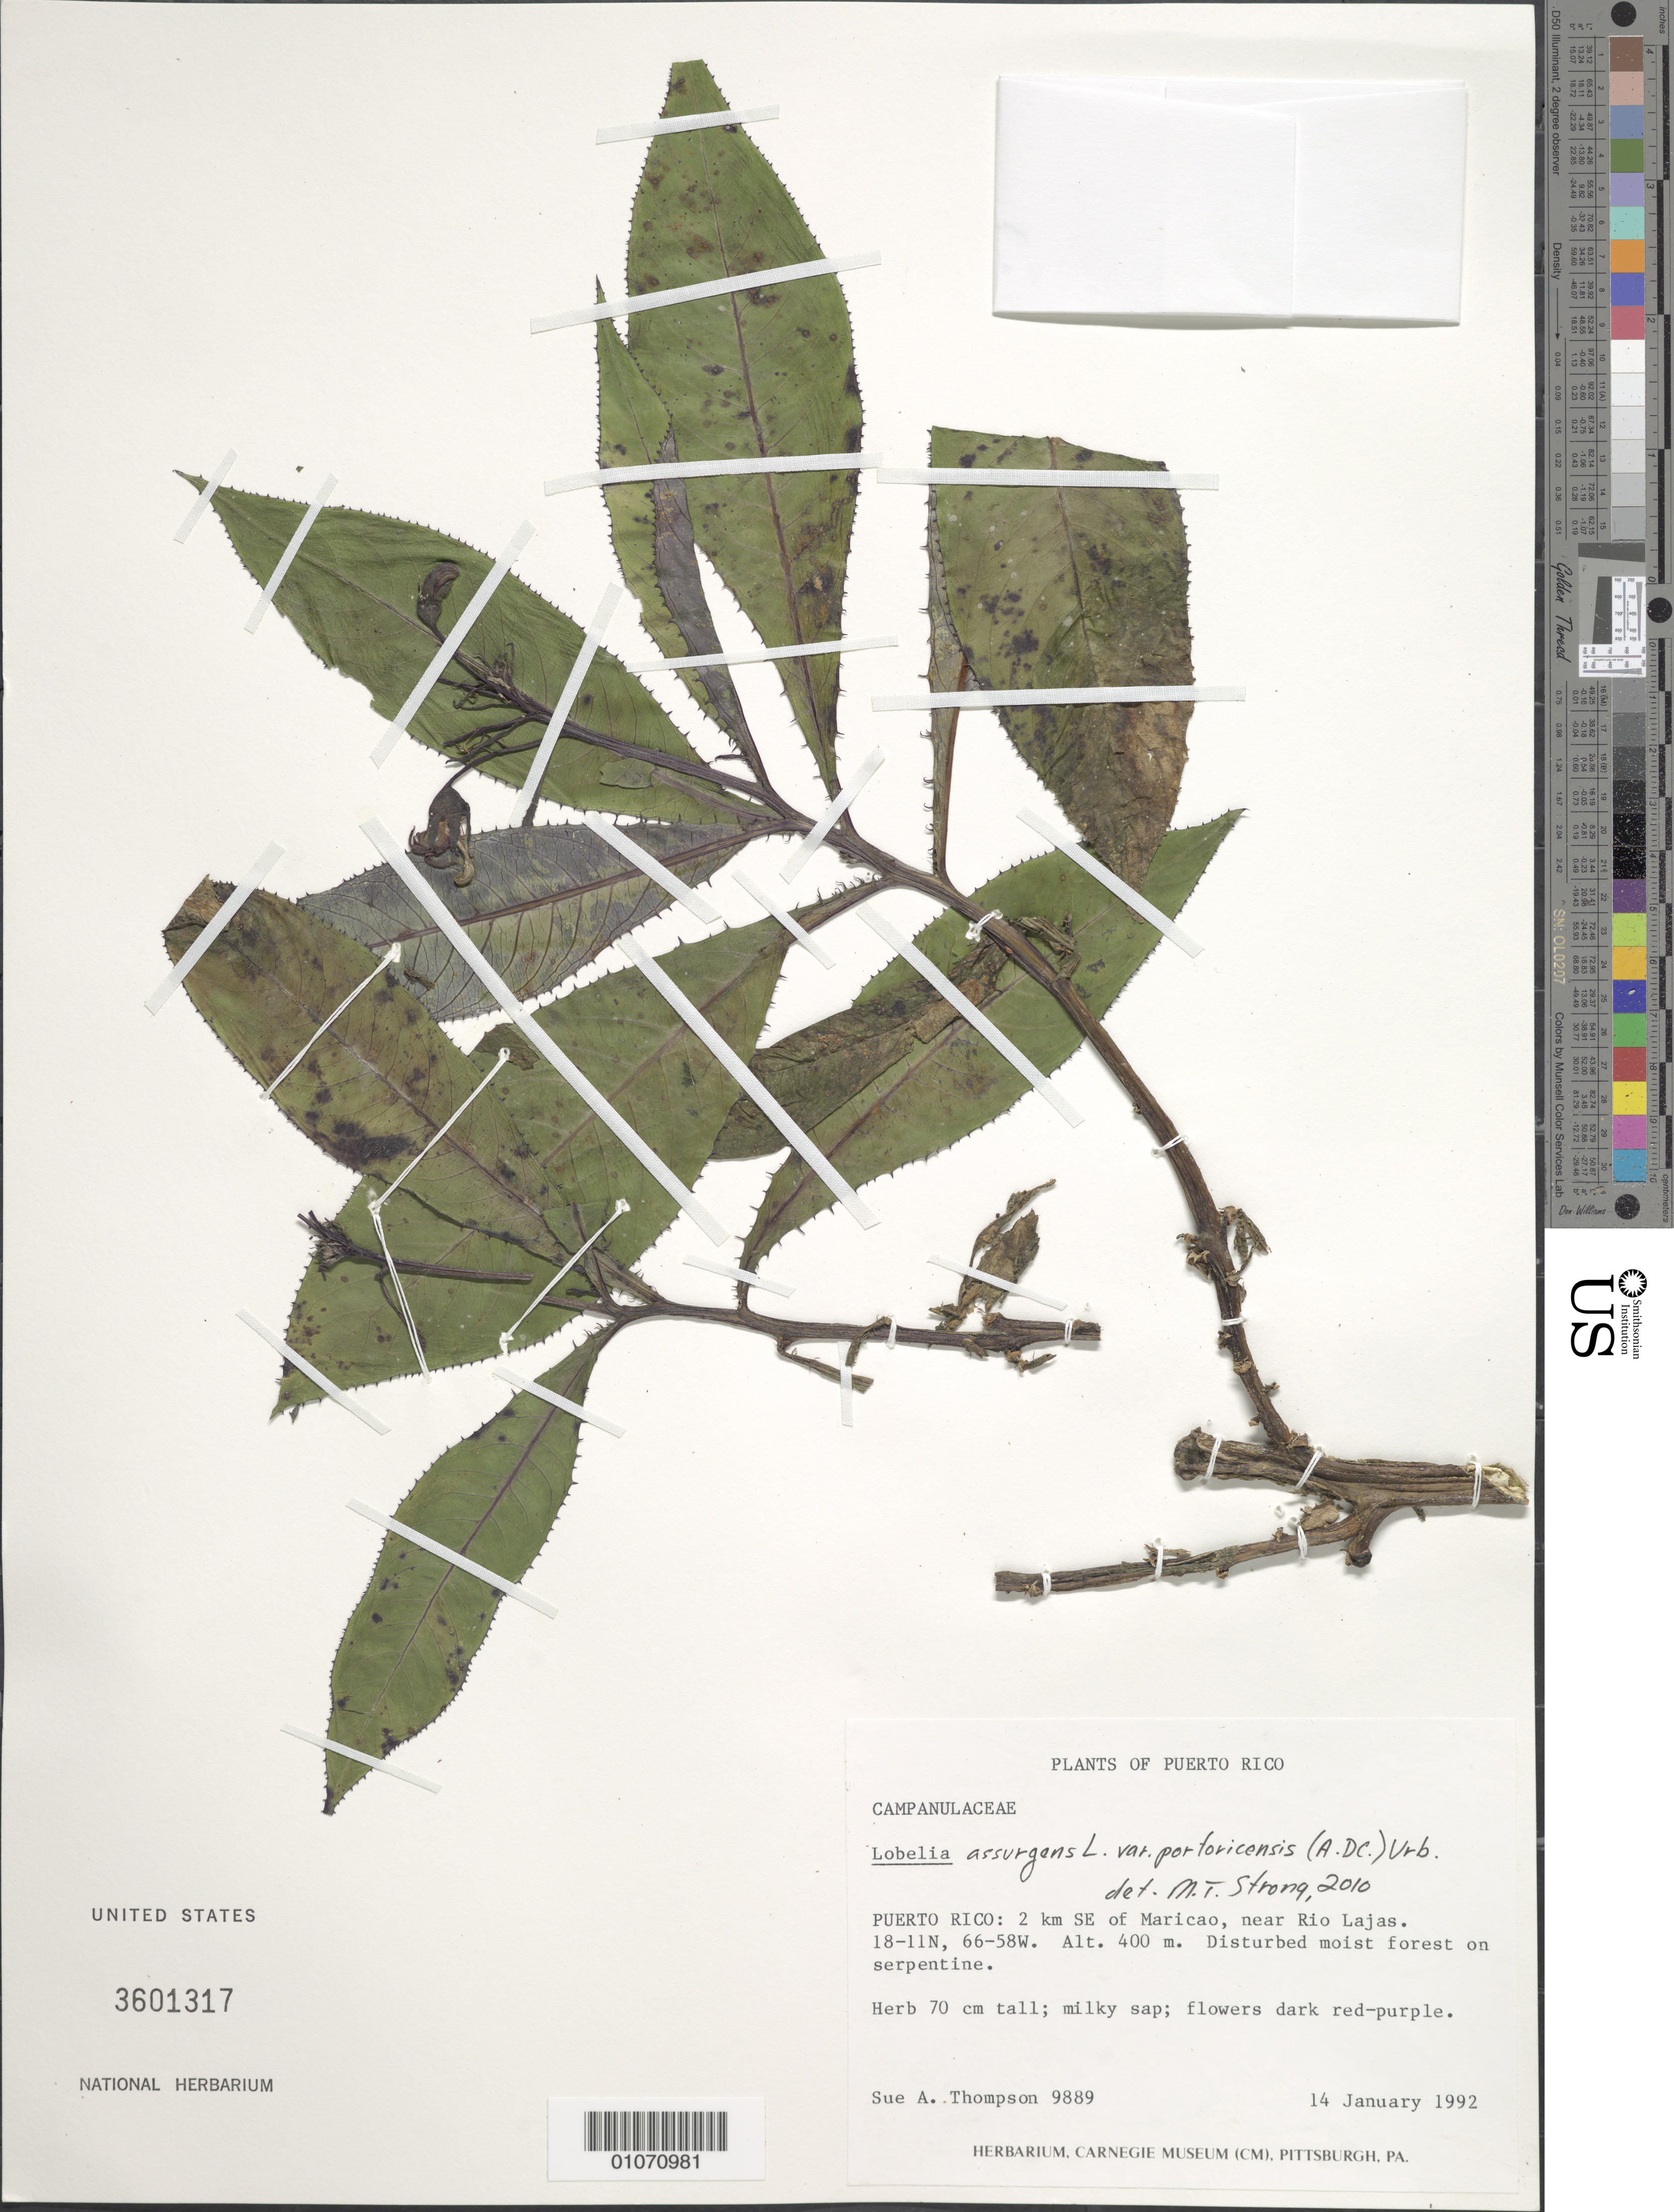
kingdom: Plantae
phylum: Tracheophyta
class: Magnoliopsida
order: Asterales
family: Campanulaceae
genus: Lobelia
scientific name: Lobelia assurgens var. portoricesis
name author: (A. DC.) Urb.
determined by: Strong, M. T., (US), Smithsonian Institution - National Museum of Natural History (UNITED STATES)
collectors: S. A. Thompson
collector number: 9889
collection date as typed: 14 Jan 1992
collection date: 1992-01-14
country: Puerto Rico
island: Puerto Rico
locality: Maricao, 2 km SE of, near Rio Lajas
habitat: Disturbed moist forest on serpentine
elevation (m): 400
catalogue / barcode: US 3601317